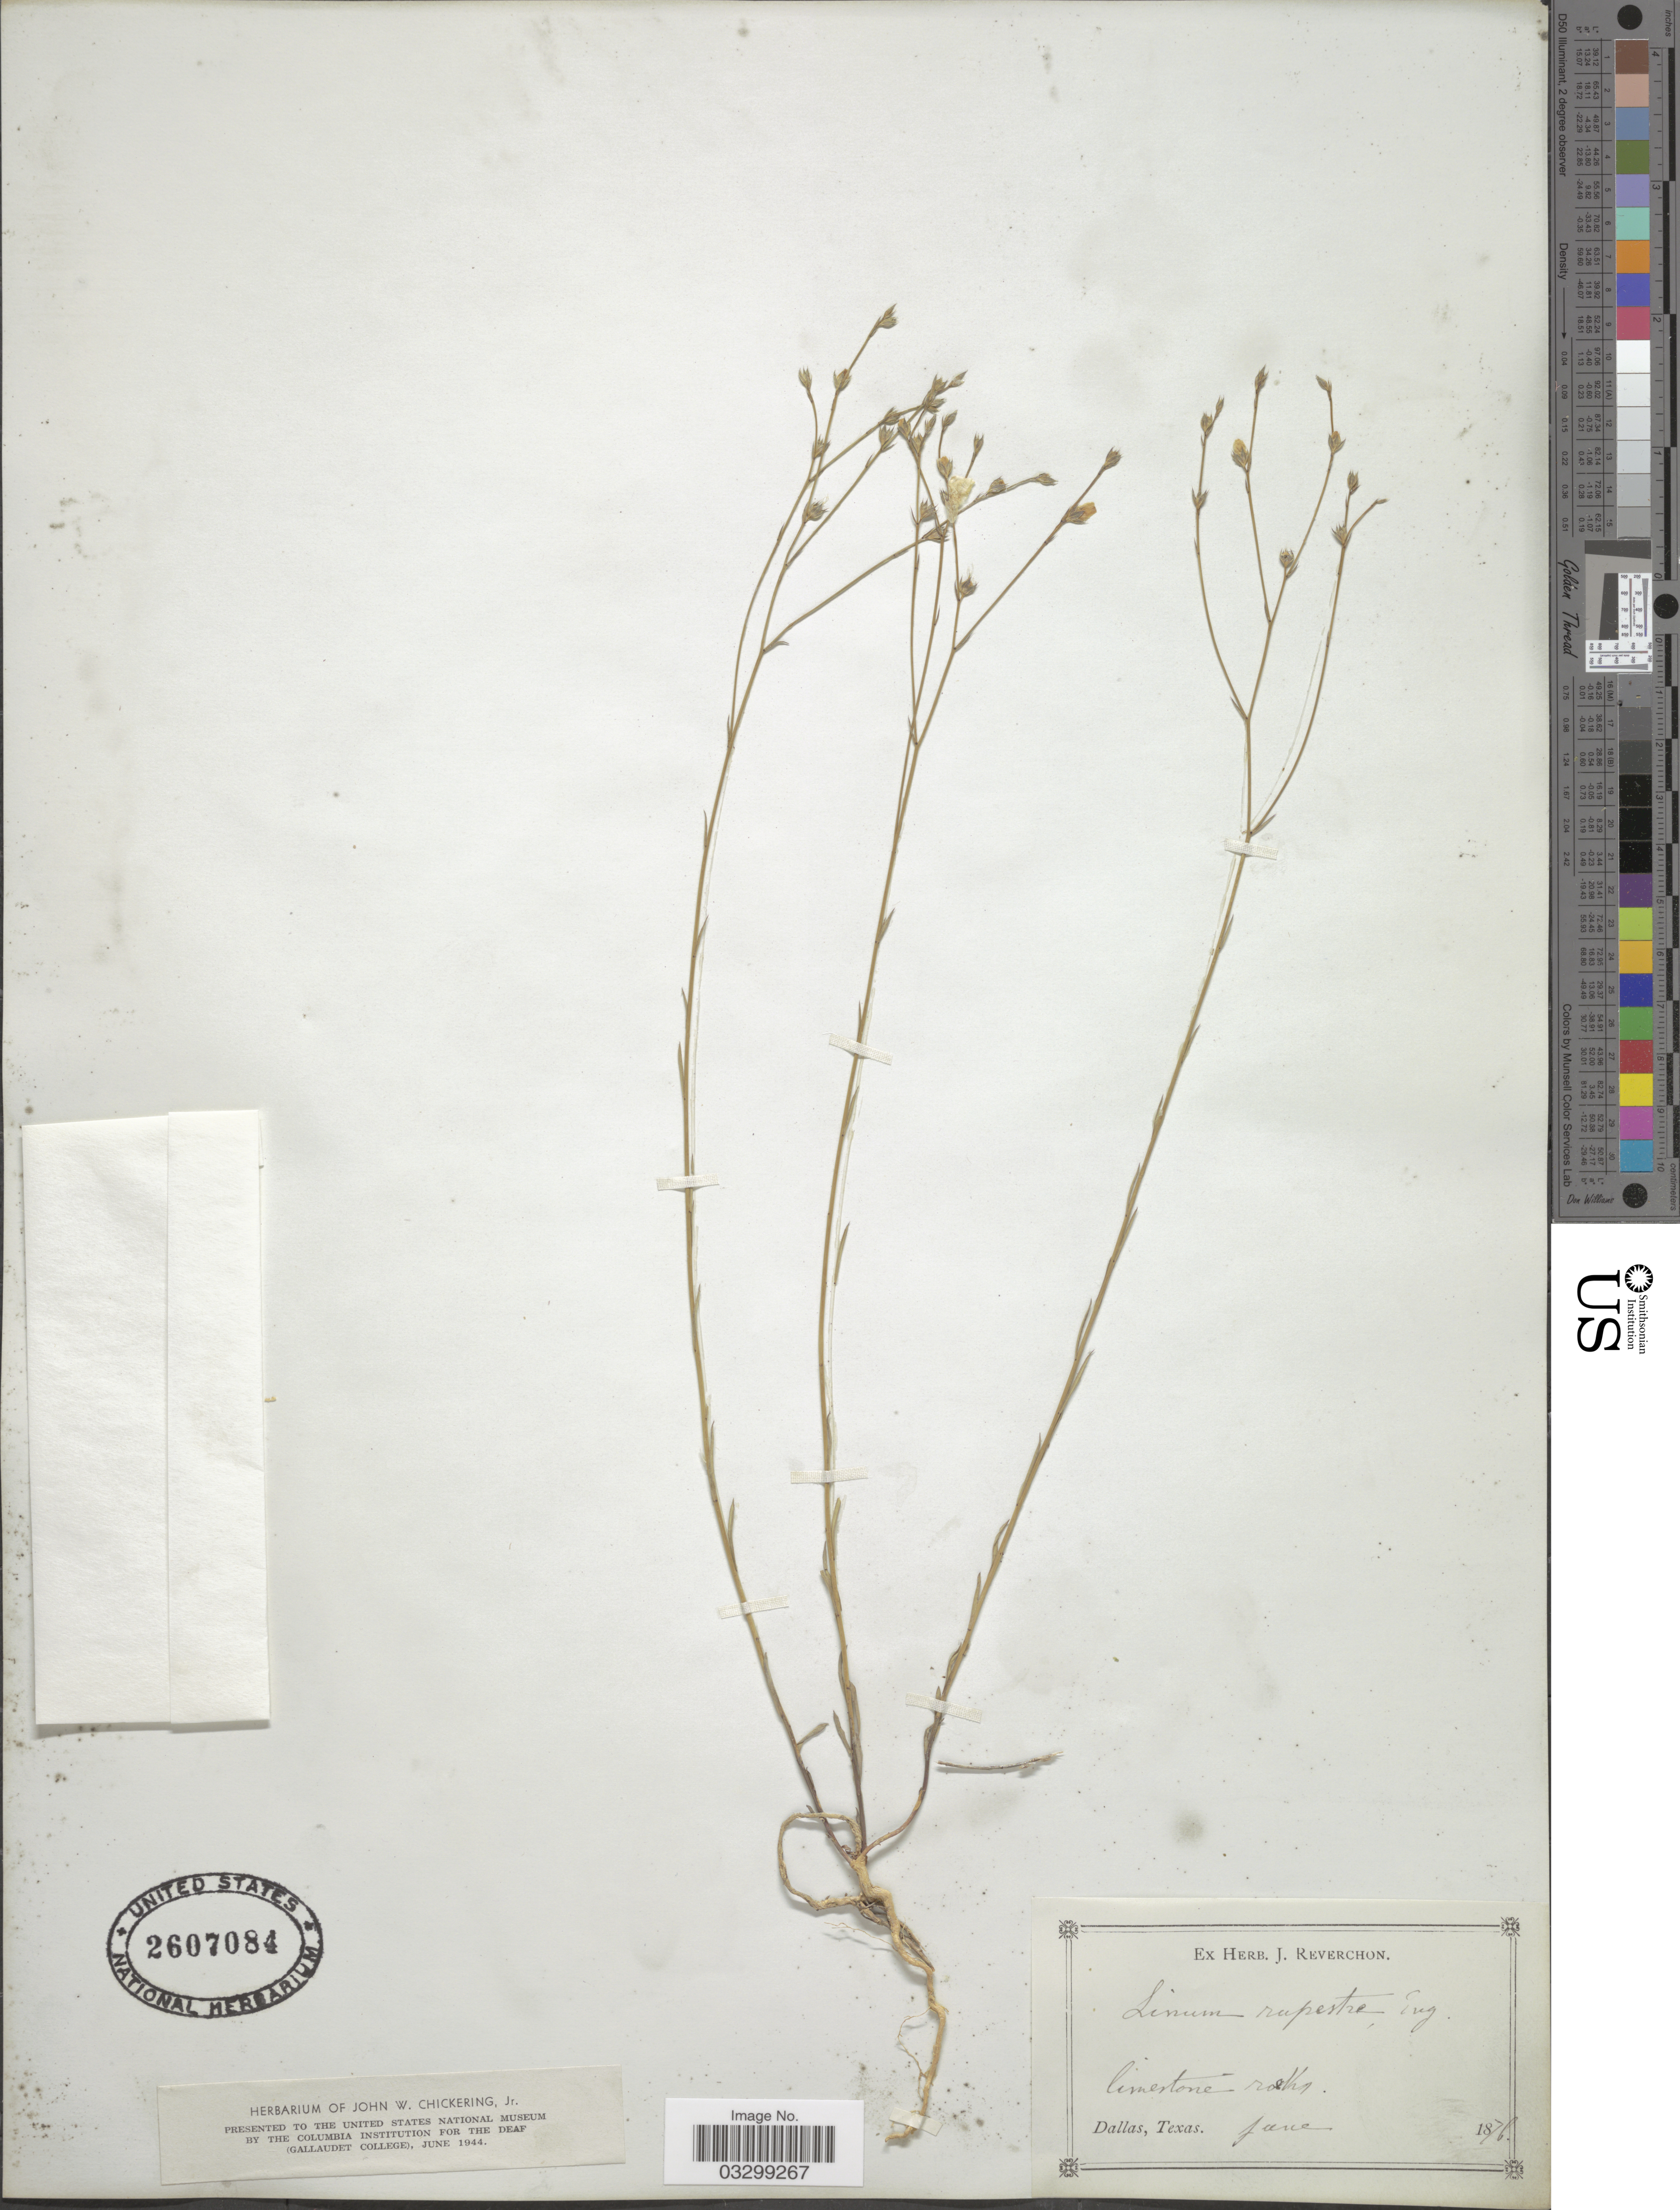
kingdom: Plantae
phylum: Tracheophyta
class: Magnoliopsida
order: Malpighiales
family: Linaceae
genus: Linum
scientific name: Linum rupestre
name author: Engelm.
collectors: ex herb. J. Reverchon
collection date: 1876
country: United States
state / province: Texas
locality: Dallas.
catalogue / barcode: US 2607084